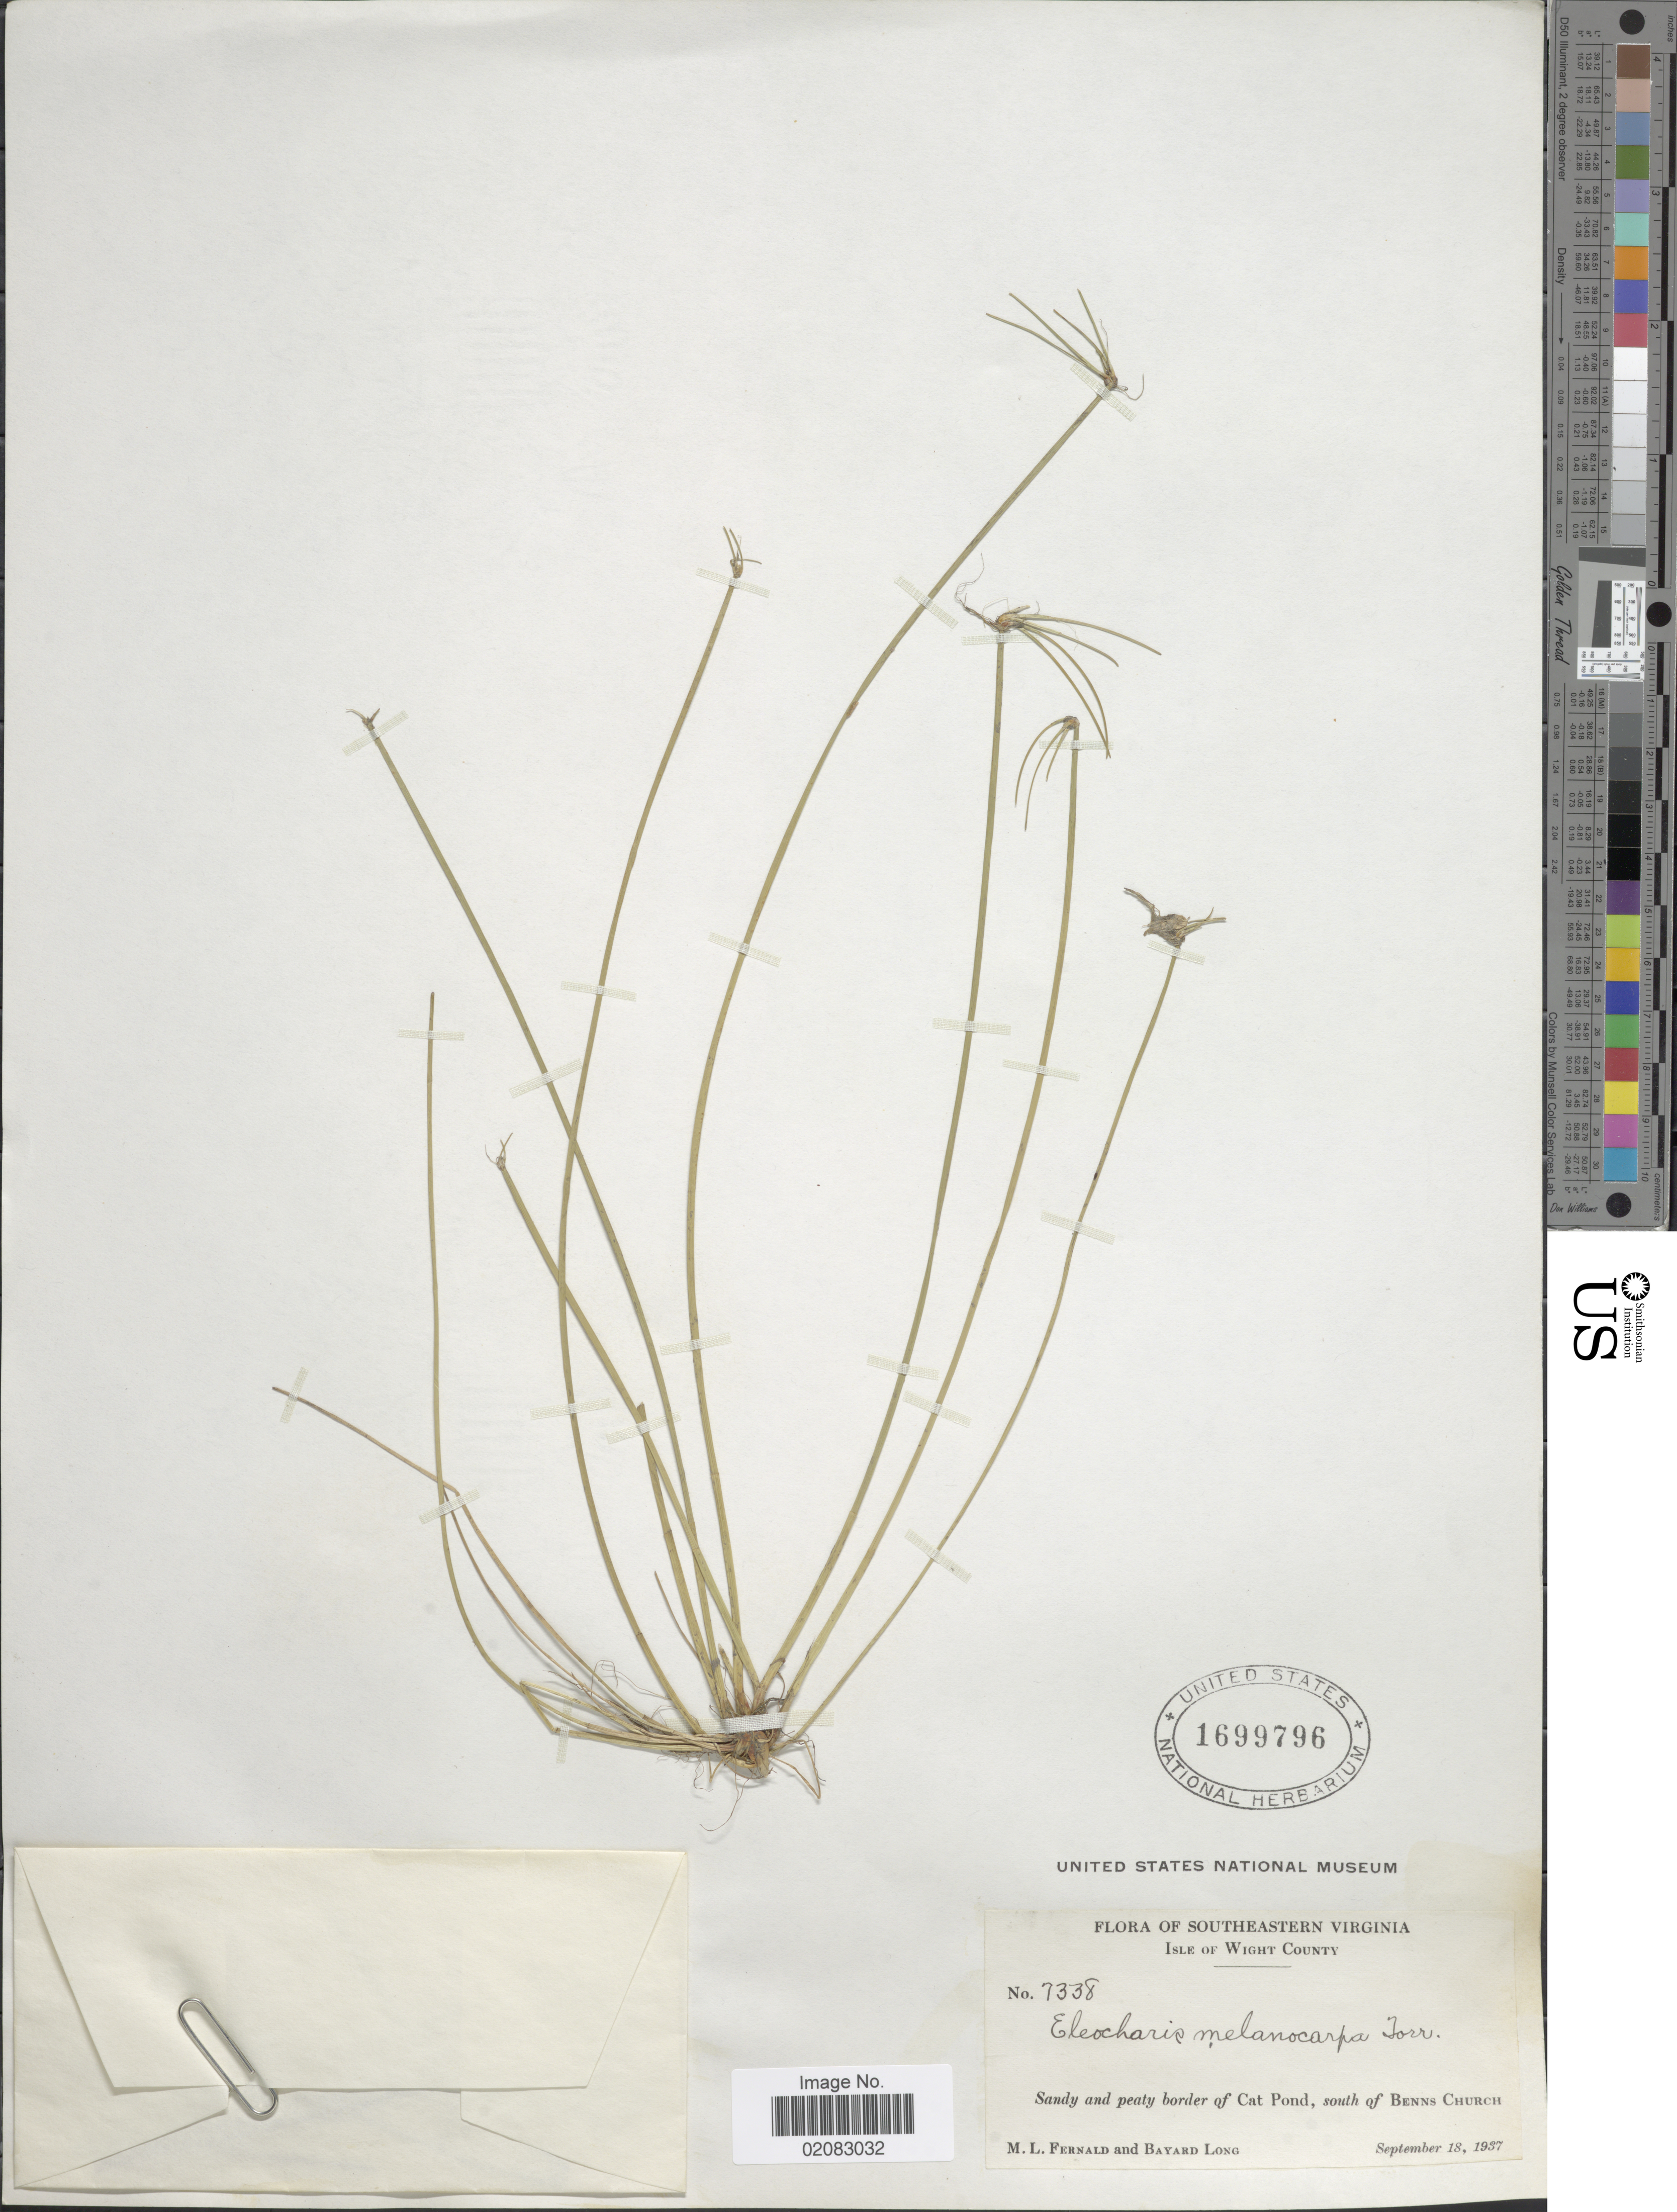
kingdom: Plantae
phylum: Tracheophyta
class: Liliopsida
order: Poales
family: Cyperaceae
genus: Eleocharis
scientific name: Eleocharis melanocarpa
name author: Torr.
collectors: M. L. Fernald & B. Long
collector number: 7338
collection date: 1937-09-18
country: United States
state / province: Virginia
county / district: Isle of Wight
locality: Southeastern Virginia, Isle of Wight County, Sandy and peaty border of Cat Pond, south of Benns Church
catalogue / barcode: US 1699796